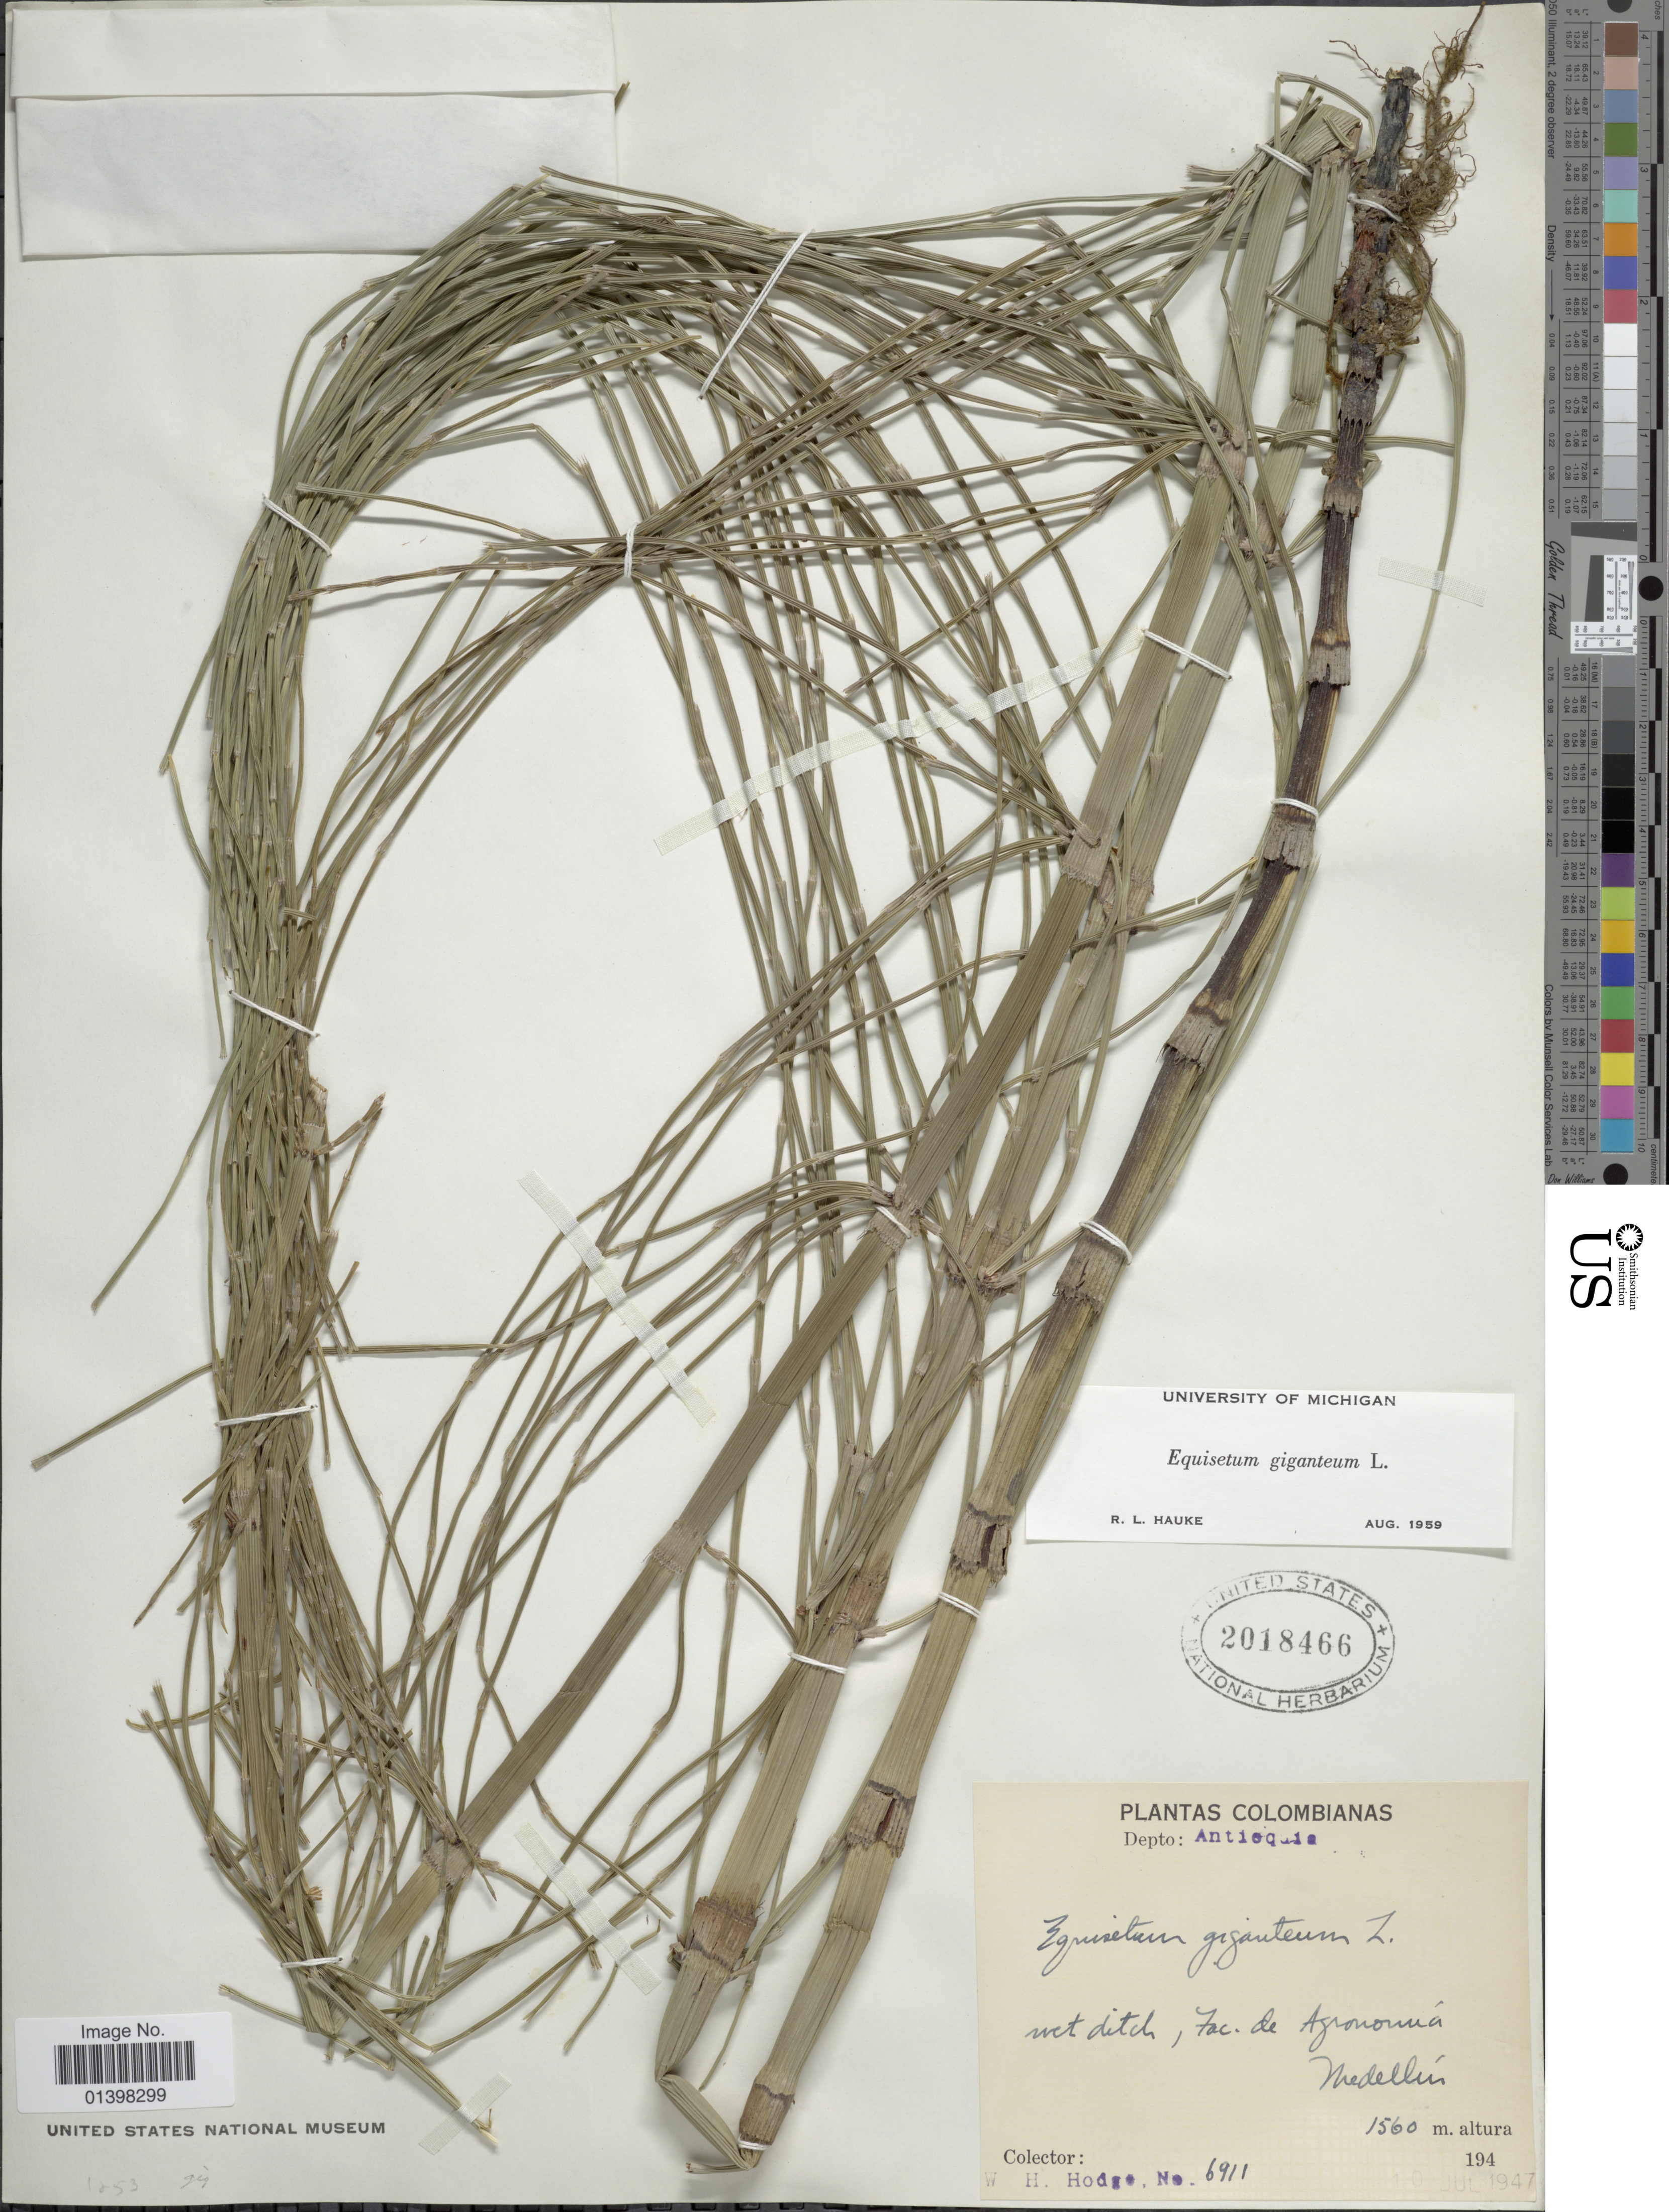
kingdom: Plantae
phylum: Tracheophyta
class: Polypodiopsida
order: Equisetales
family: Equisetaceae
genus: Equisetum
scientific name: Equisetum giganteum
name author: L.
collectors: W. Hodge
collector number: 6911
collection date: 1947-07-10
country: Colombia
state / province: Antioquia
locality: Fac de Agronomia Medellin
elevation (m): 1560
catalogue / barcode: US 2018466